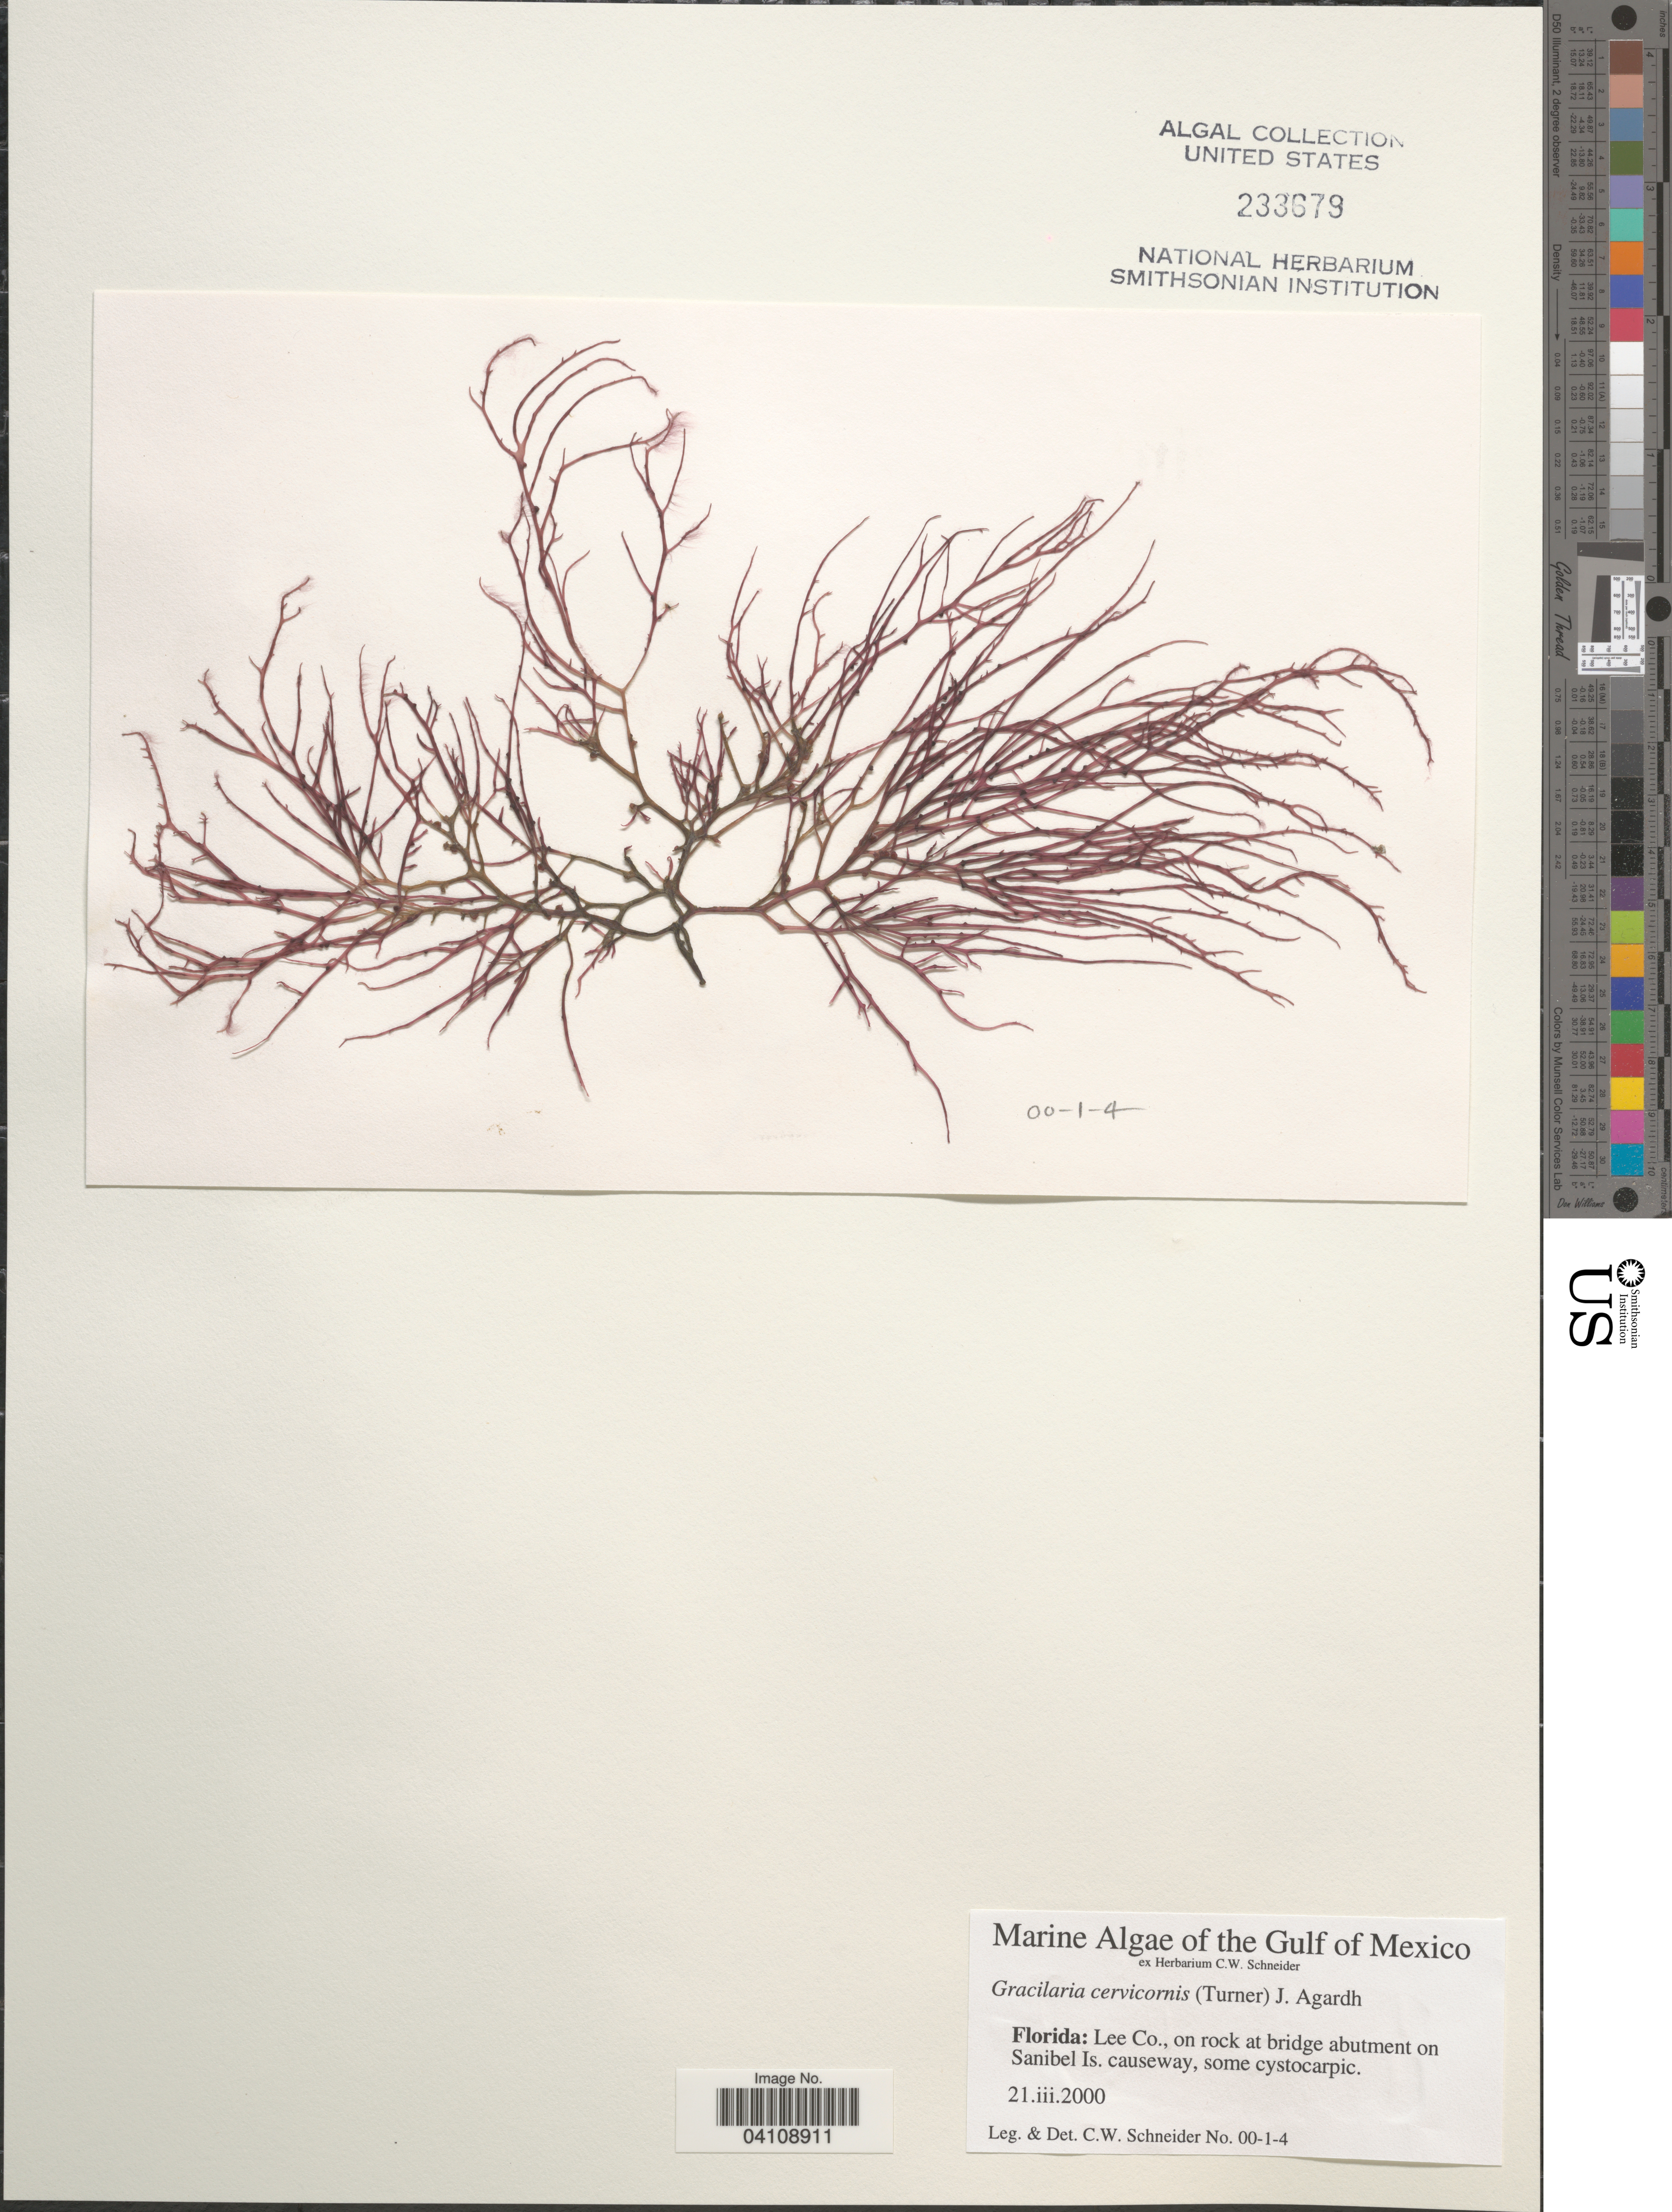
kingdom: Plantae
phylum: Rhodophyta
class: Florideophyceae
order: Gracilariales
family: Gracilariaceae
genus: Gracilaria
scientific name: Gracilaria cervicornis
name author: (Turner) J. Agardh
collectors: C. W.Schneider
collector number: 00-1-4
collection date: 2000-03-21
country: United States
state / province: Florida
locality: The Gulf of Mexico. Lee Co., on rock at bridge abutment on Sanibel Is. causeway.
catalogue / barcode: US 233679